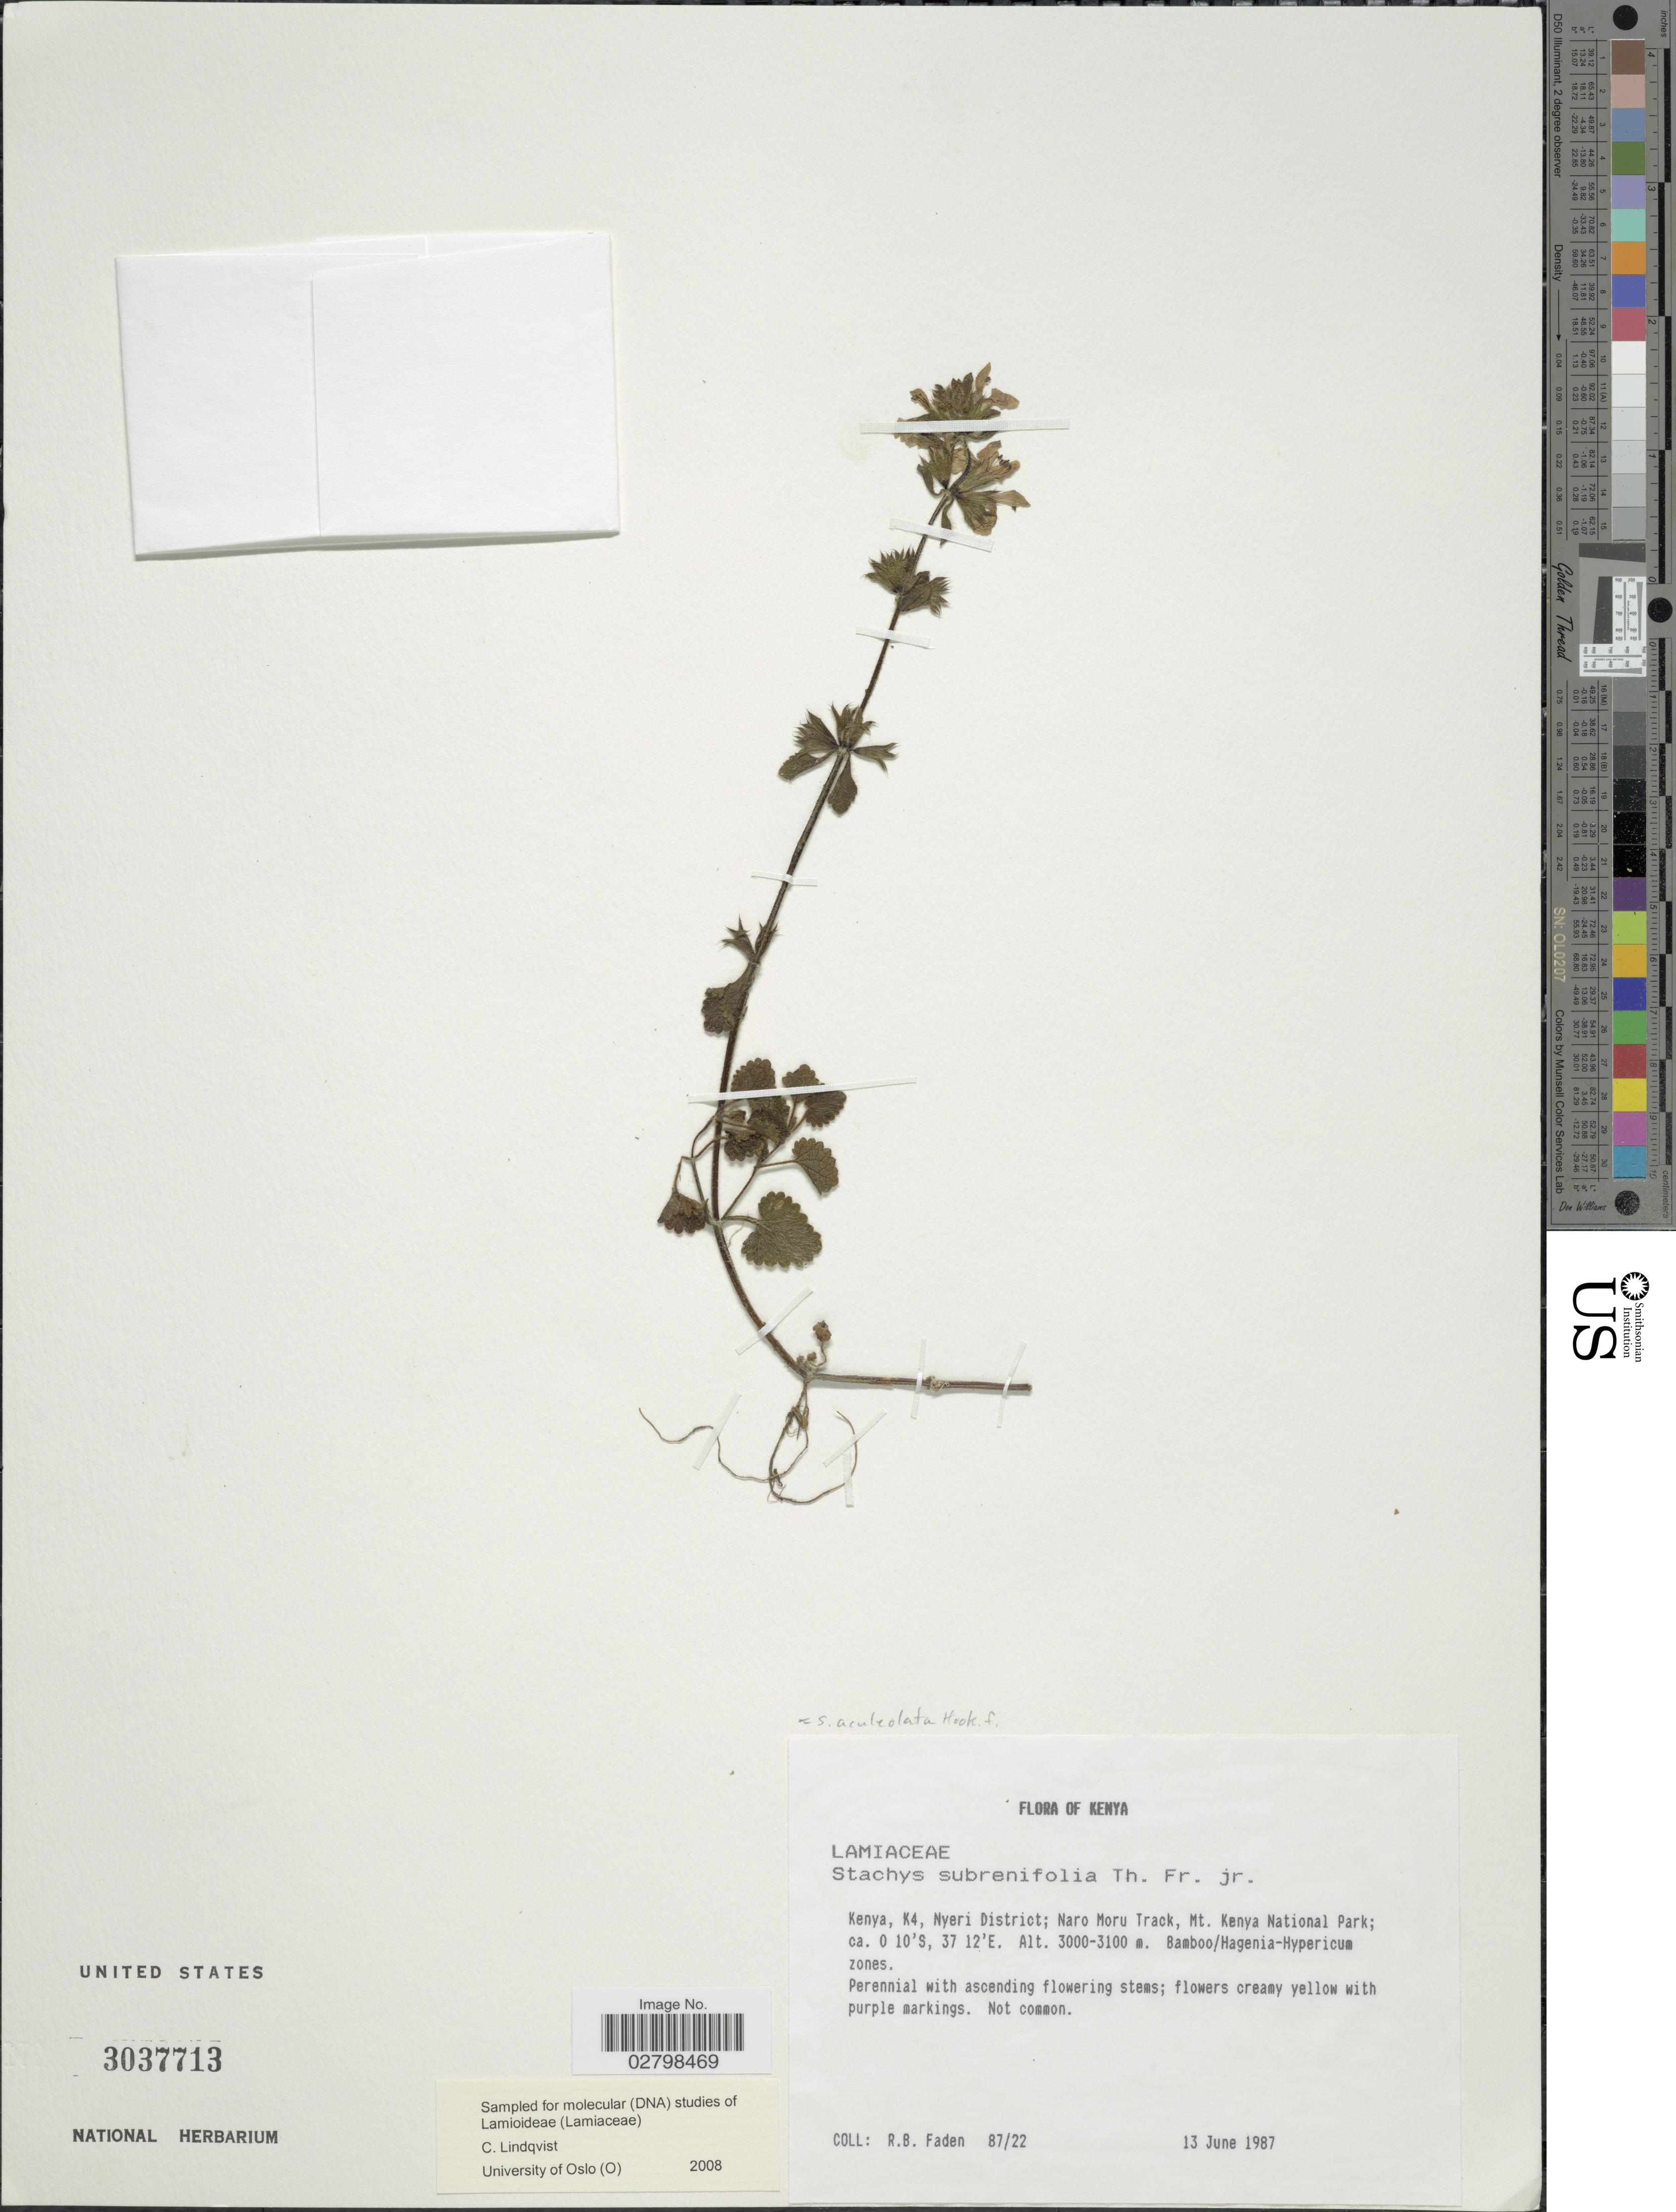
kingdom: Plantae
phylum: Tracheophyta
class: Magnoliopsida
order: Lamiales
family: Lamiaceae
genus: Stachys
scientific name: Stachys aculeolata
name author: Hook. f.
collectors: R. B. Faden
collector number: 87/22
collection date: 1987-06-13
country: Kenya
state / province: Nyeri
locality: K4, Nyeri District; Naro Moru Track, Mt. Kenya National Park.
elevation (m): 3000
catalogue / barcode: US 3037713